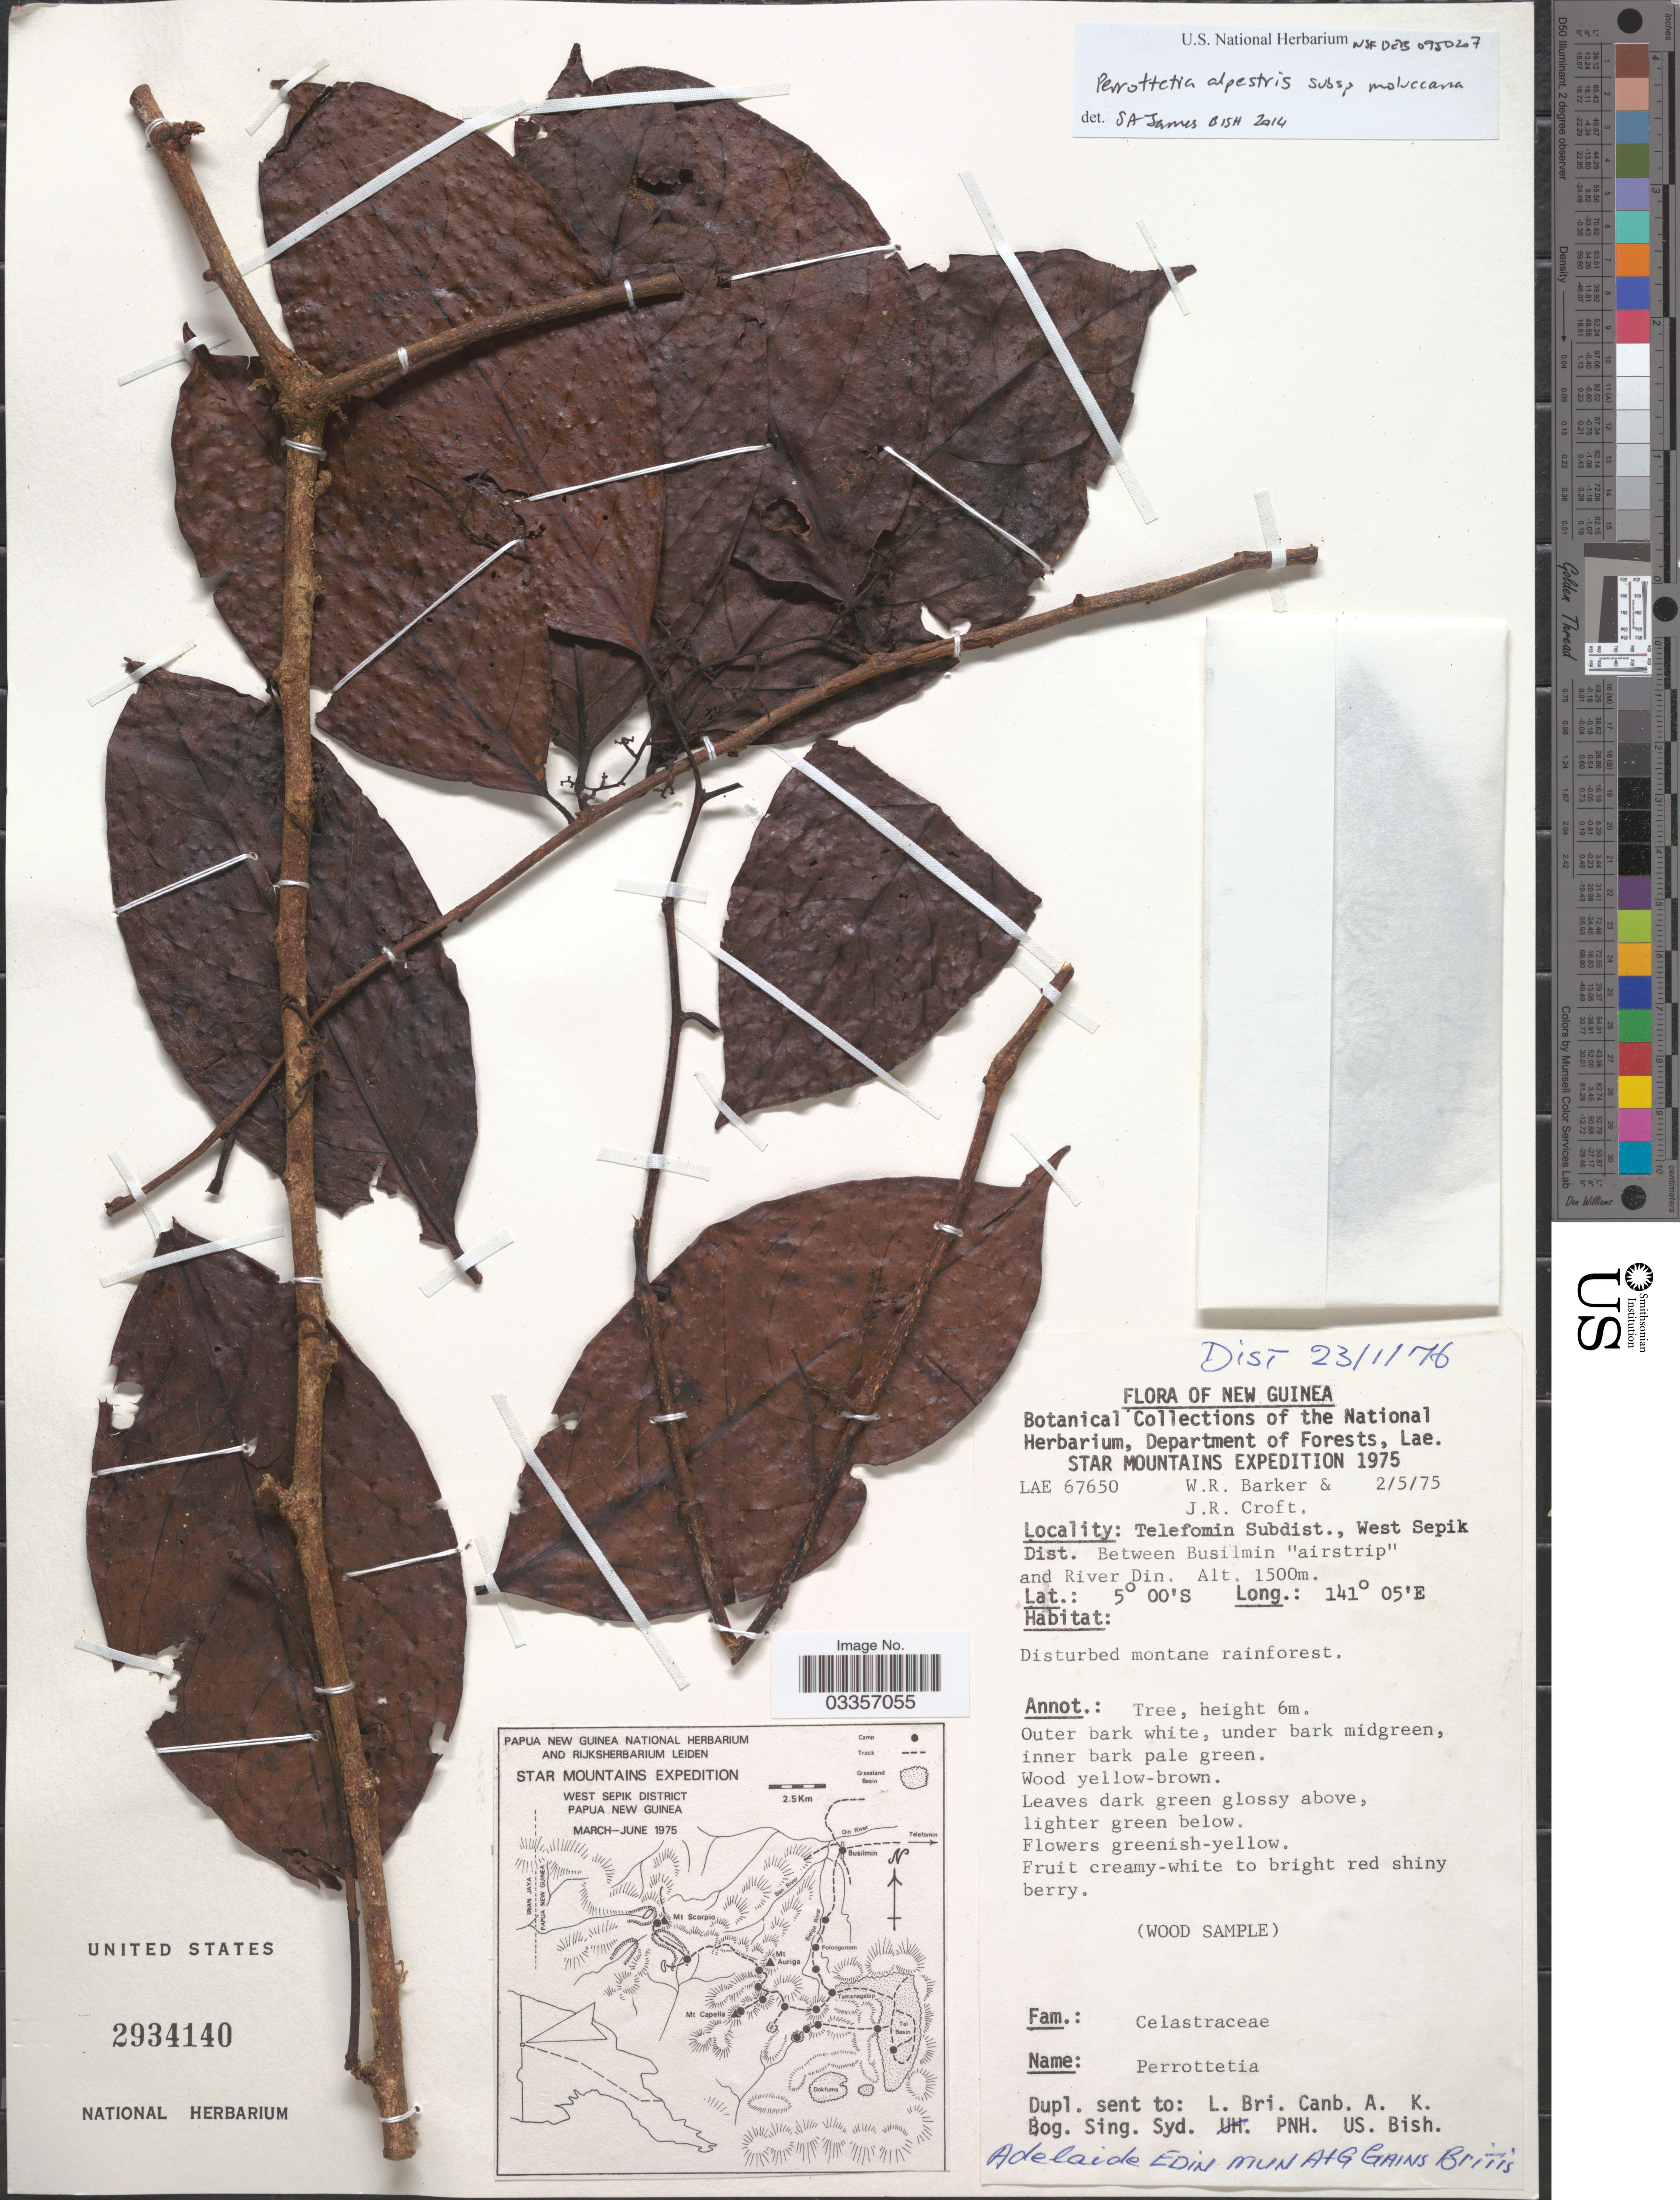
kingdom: Plantae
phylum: Tracheophyta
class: Magnoliopsida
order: Huerteales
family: Dipentodontaceae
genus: Perrottetia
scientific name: Perrottetia alpestris subsp. moluccana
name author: (Blume) Ding Hou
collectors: W. R. Barker & J. R. Croft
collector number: LAE67650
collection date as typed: Transcribed d/m/y: 2/5/75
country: Papua New Guinea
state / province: Sandaun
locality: New Guinea, Star Mountains, Telefomin Subdist., West Sepik Dist. Between Busilmin "airstrip" and River Din.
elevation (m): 1500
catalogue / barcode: US 2934140